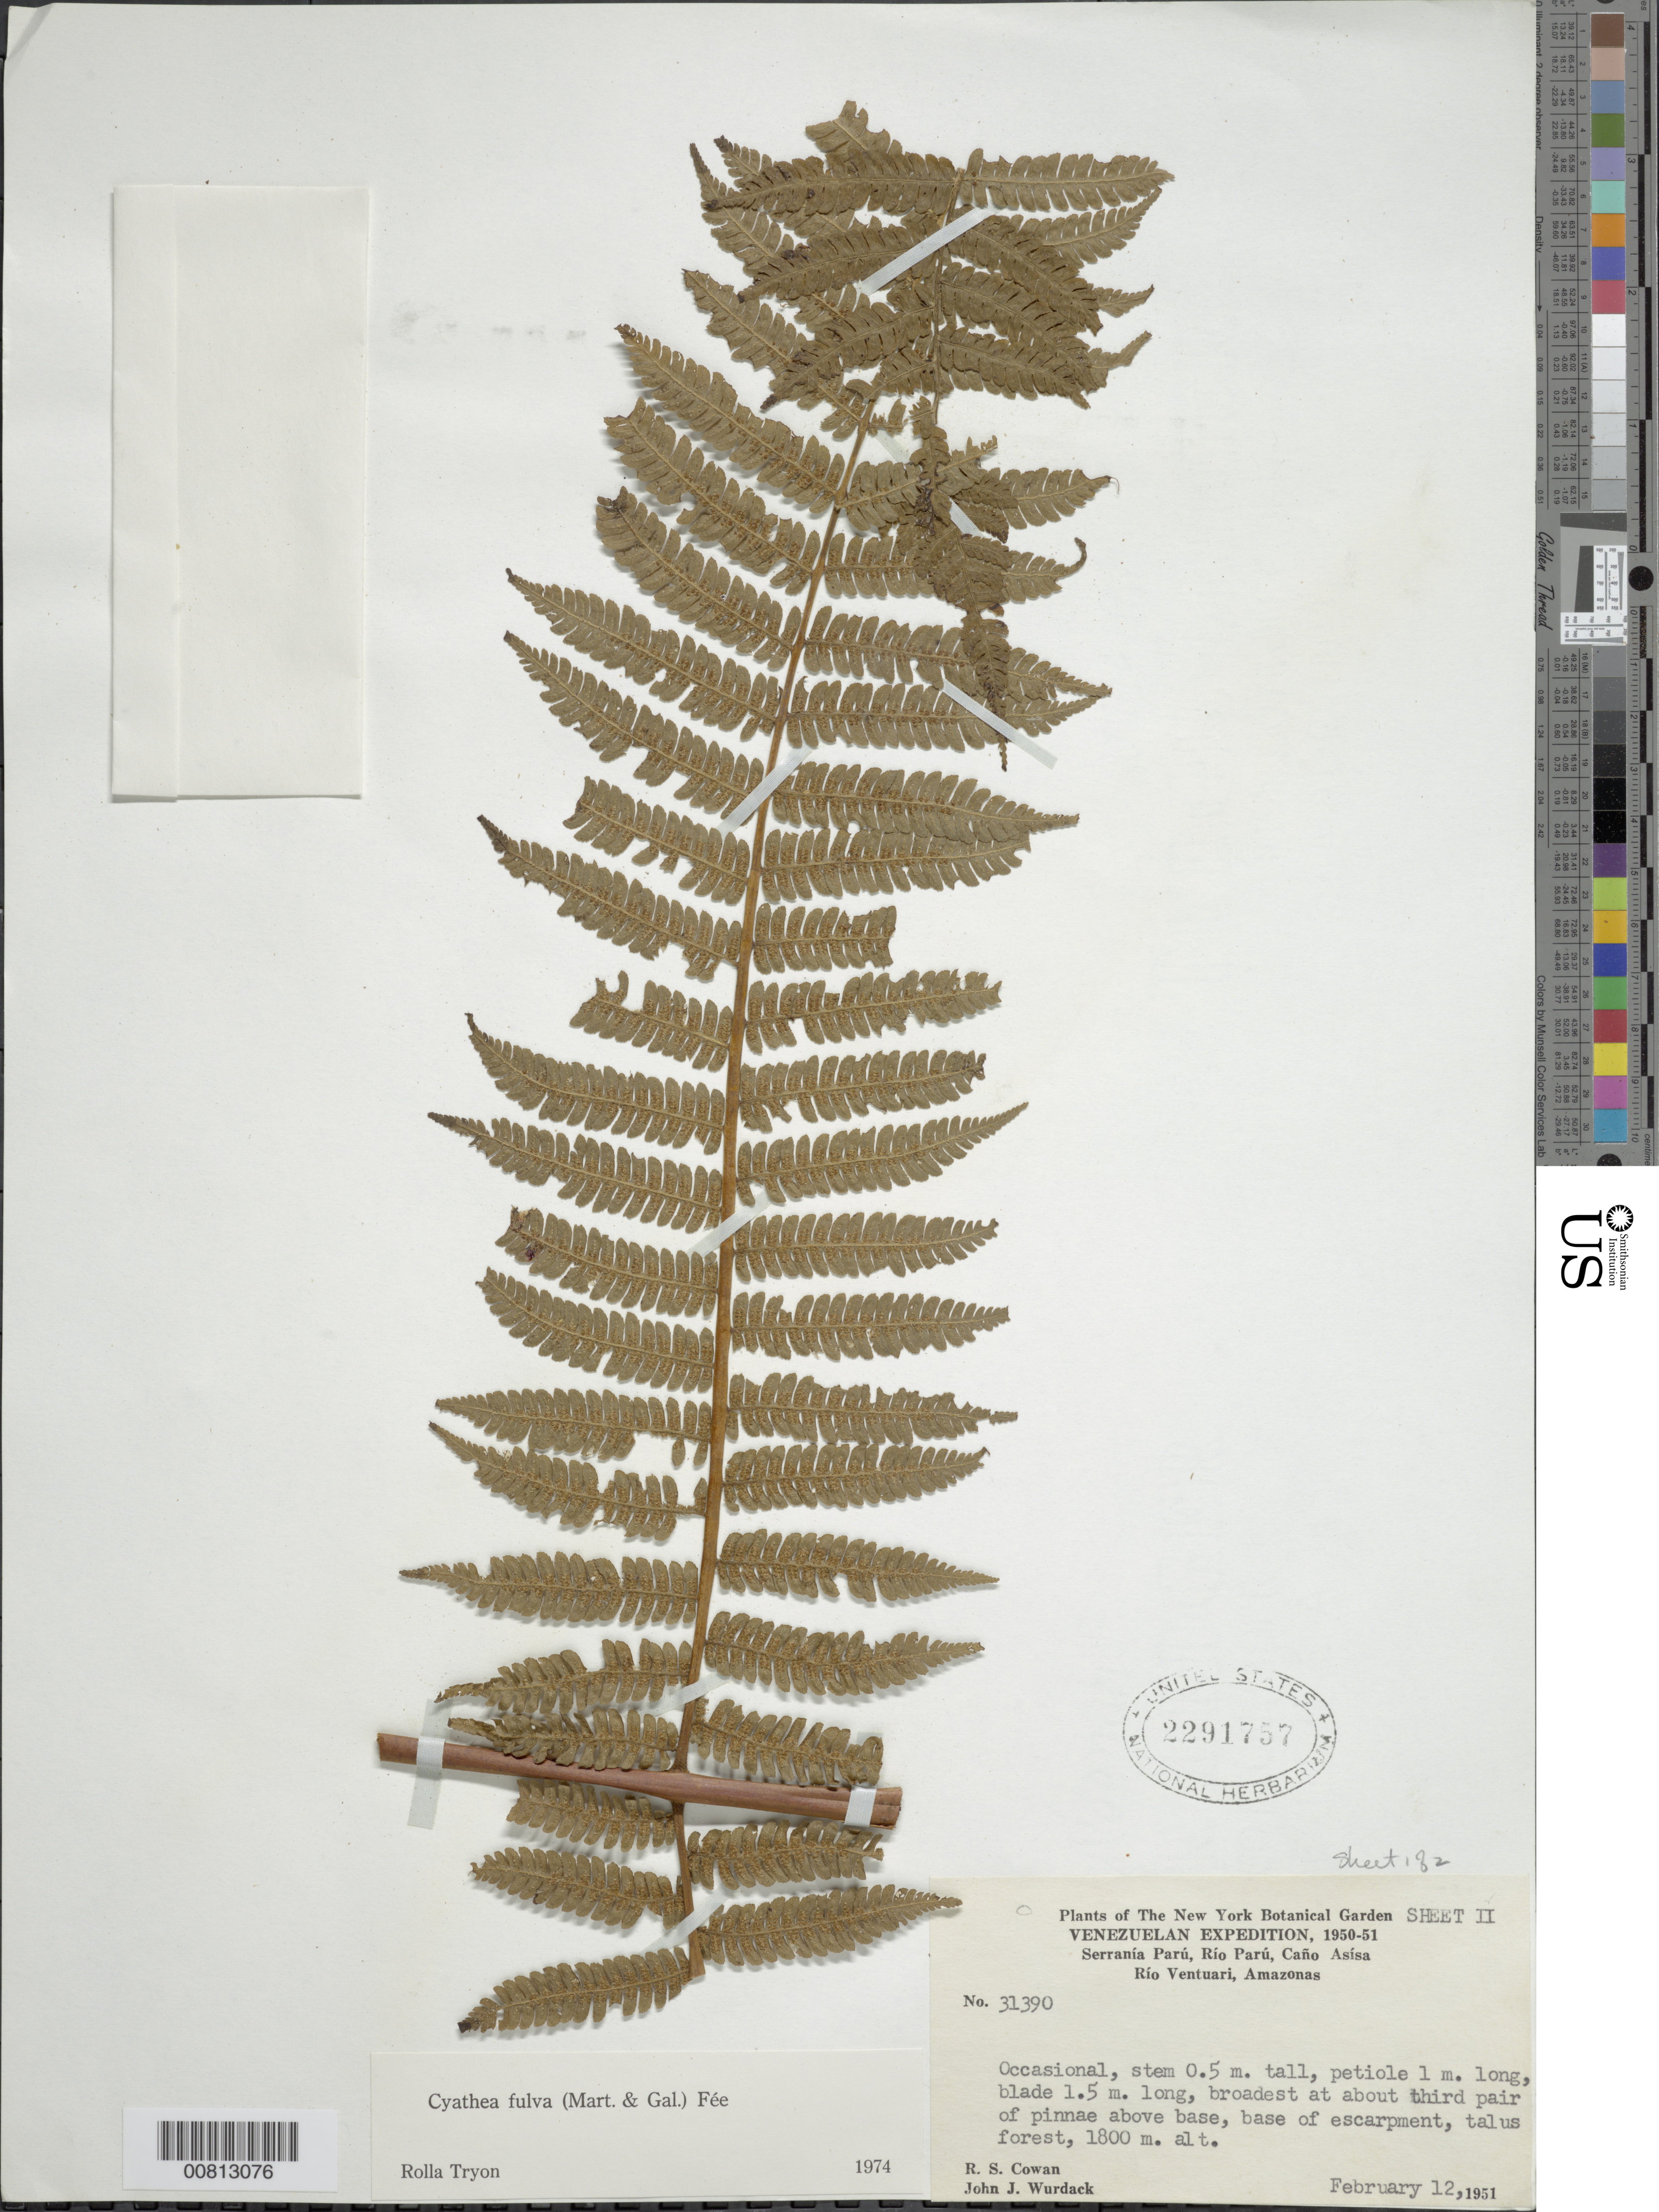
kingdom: Plantae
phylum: Tracheophyta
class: Polypodiopsida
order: Cyatheales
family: Cyatheaceae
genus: Cyathea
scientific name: Cyathea fulva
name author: (M. Martens & Galeotti) Fée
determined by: Tryon, Rolla M., Jr.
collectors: R. S. Cowan & J. J. Wurdack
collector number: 31390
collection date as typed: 12-Feb-51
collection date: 1951-02-12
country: Venezuela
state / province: Amazonas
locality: Serranía Parú Río Parú, Caño Asísa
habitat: Talus forest, base of escarpment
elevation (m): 1800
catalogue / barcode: US 2291757